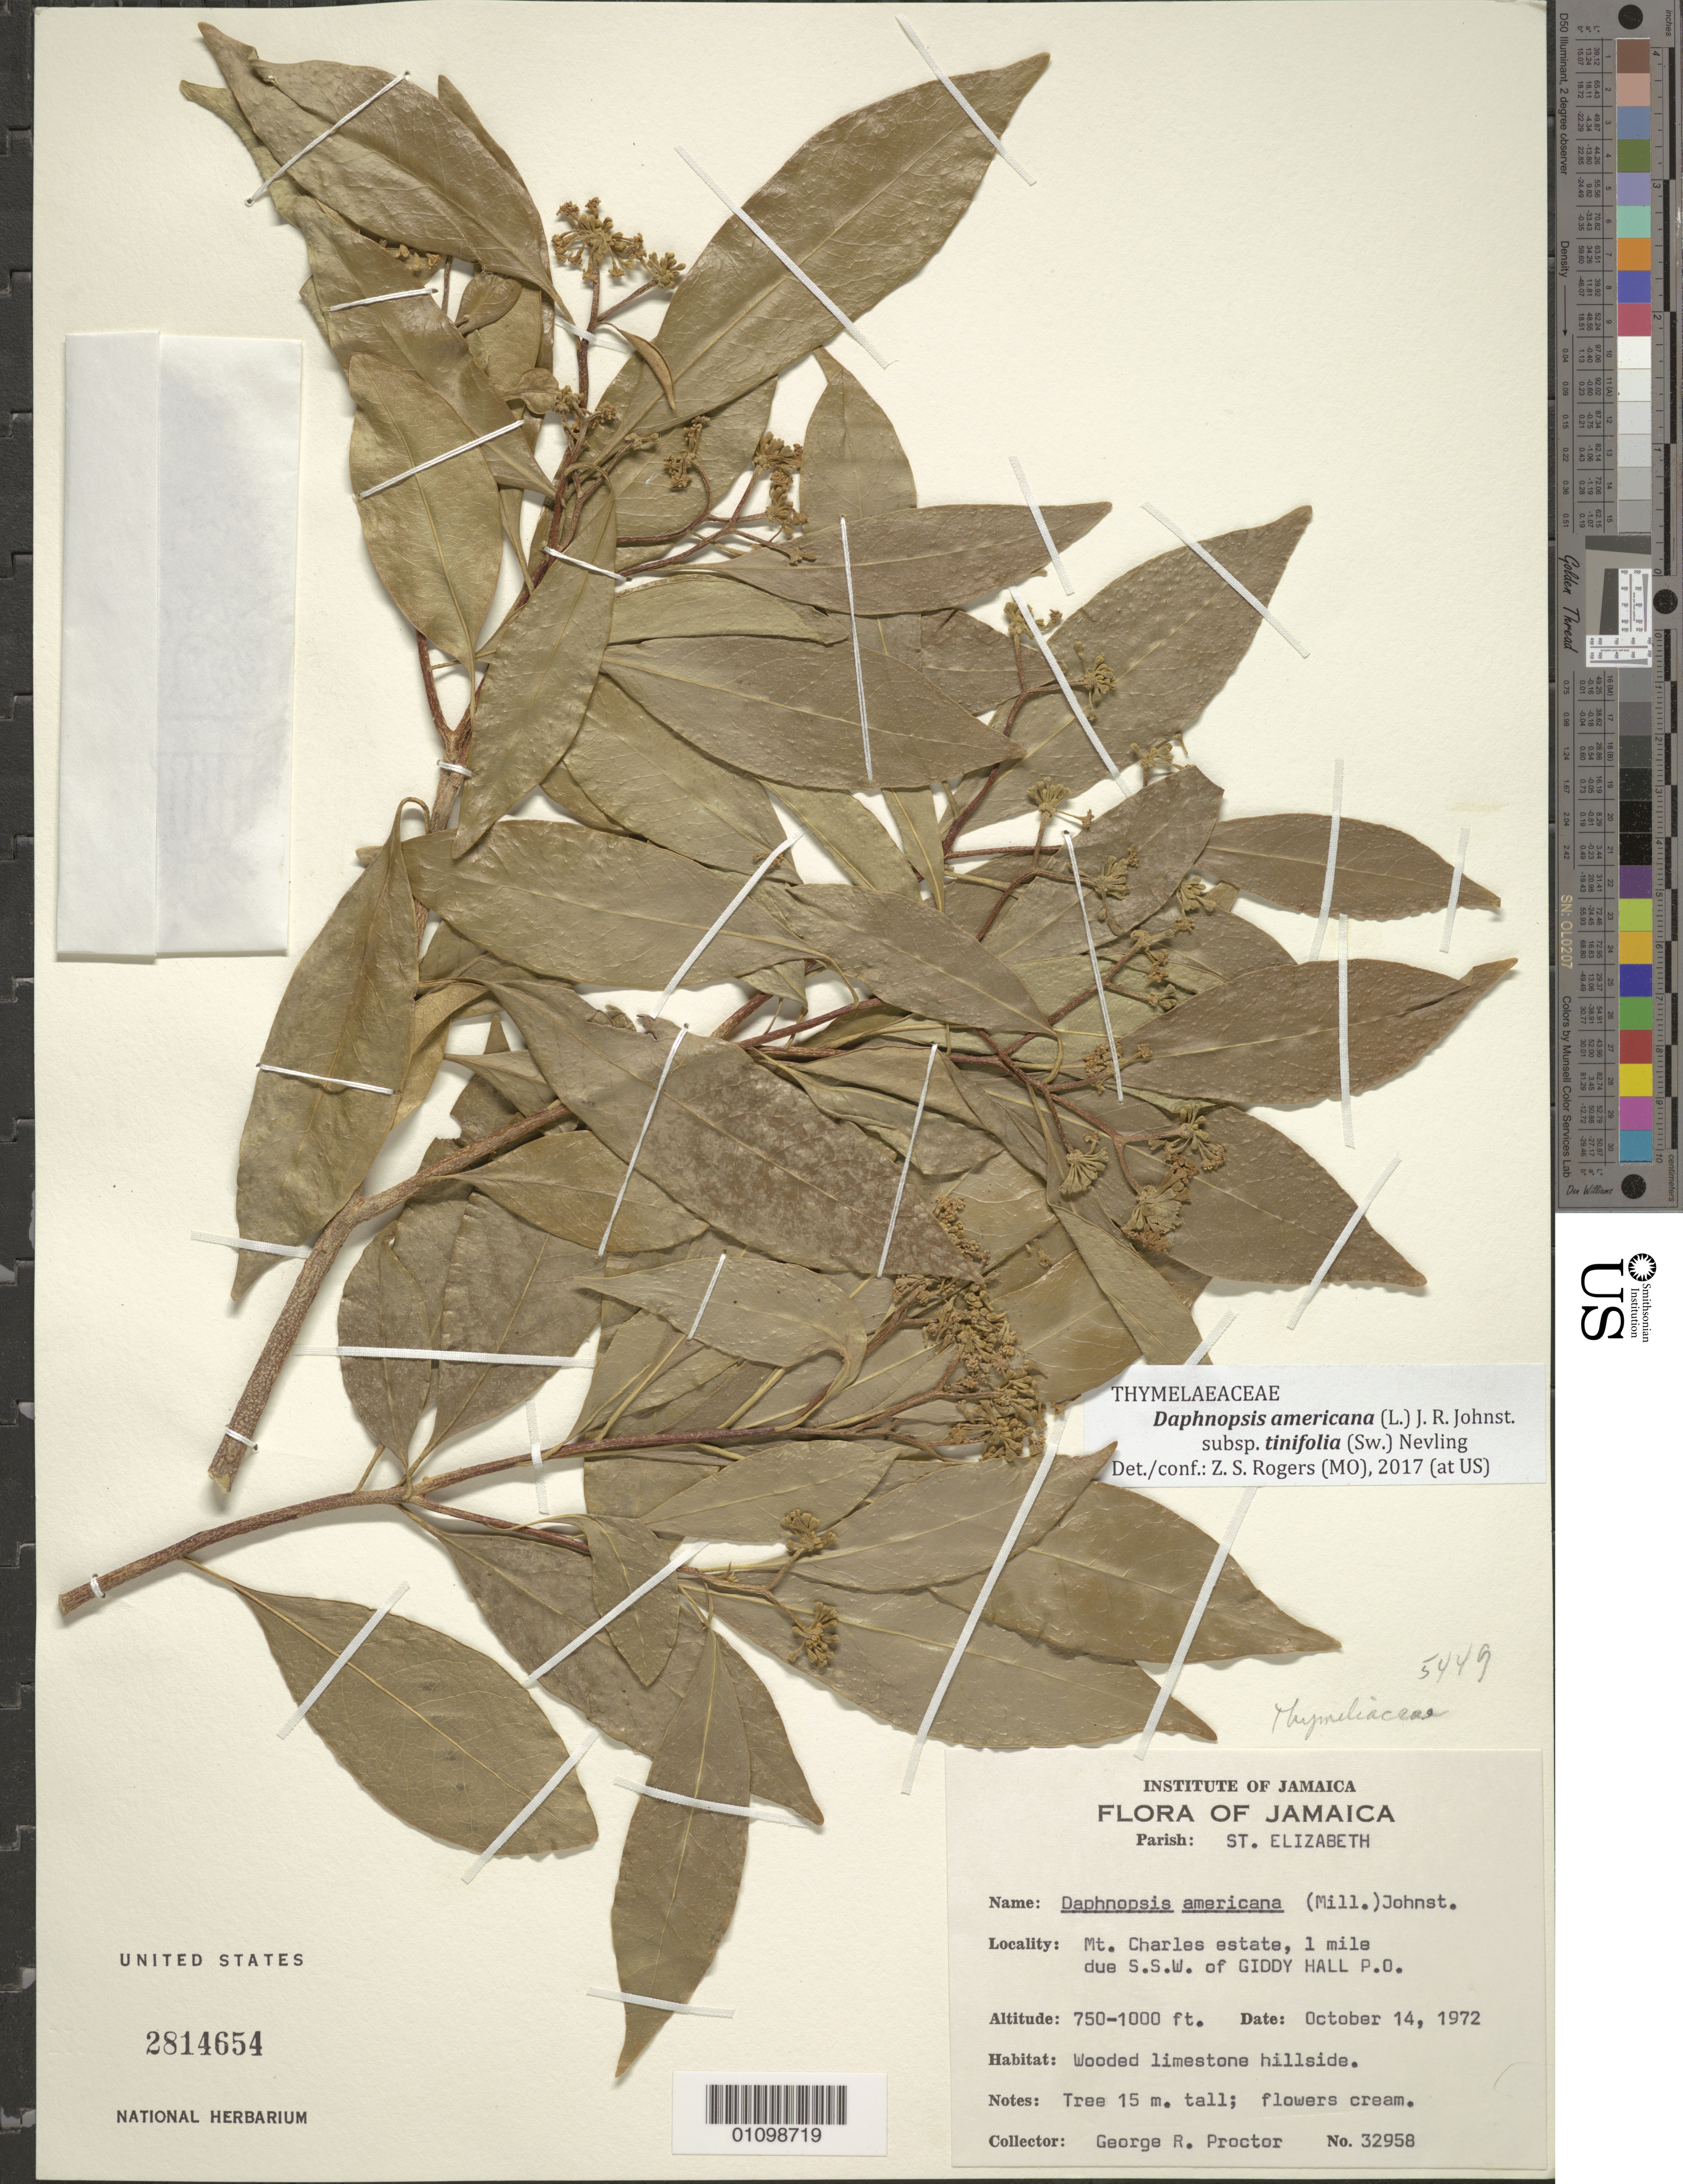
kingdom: Plantae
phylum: Tracheophyta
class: Magnoliopsida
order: Malvales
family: Thymelaeaceae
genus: Daphnopsis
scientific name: Daphnopsis americana subsp. tinifolia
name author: (Sw.) Nevling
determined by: Rogers, Z. S.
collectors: G. R. Proctor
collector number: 32958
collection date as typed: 14 Oct 1972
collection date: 1972-10-14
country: Jamaica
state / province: Saint Elizabeth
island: Jamaica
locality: Mt. Charles estate, 1 mile due S.S.W. of Giddy Hall P.O. Wooded limestone hillside.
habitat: Wooded limestone hillside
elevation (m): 229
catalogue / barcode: US 2814654